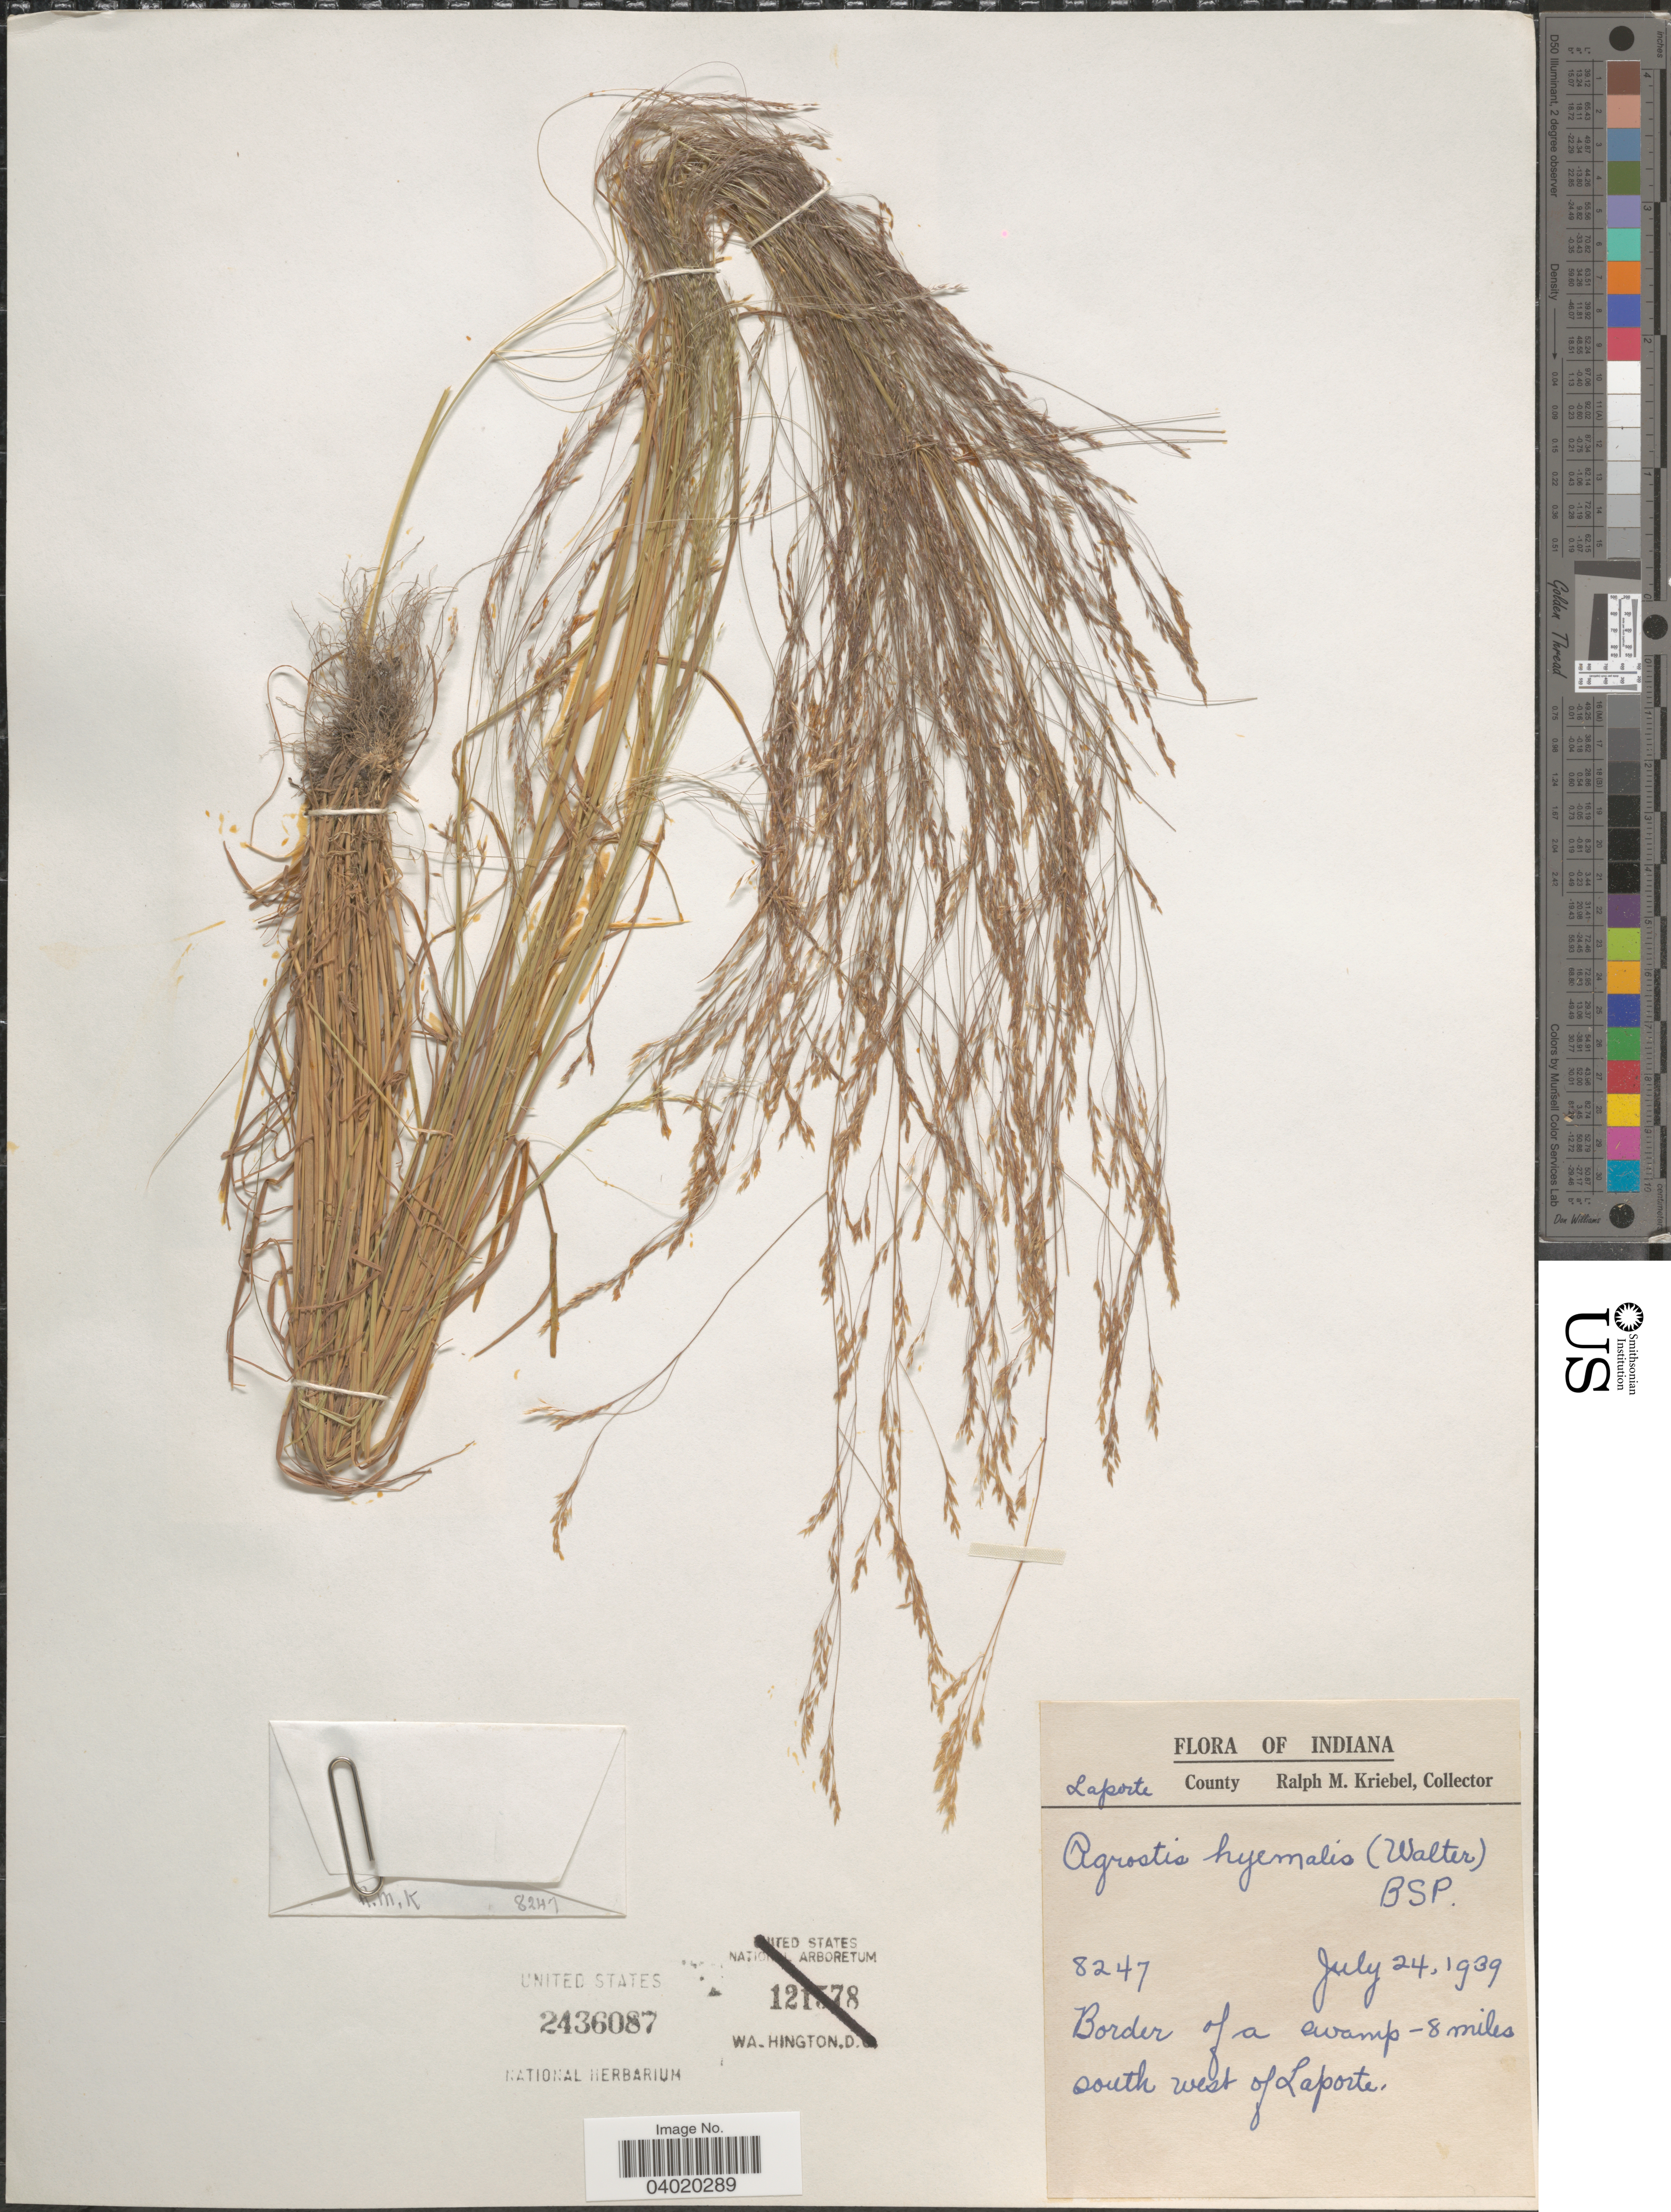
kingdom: Plantae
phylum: Tracheophyta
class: Liliopsida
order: Poales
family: Poaceae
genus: Agrostis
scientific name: Agrostis hyemalis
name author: (Walter) Britton et al.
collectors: R. M. Kriebel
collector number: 8247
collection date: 1939-07-24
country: United States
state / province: Indiana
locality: Laporte County. Border of a swamp - 8 miles south west of Laporte.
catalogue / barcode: US 2436087